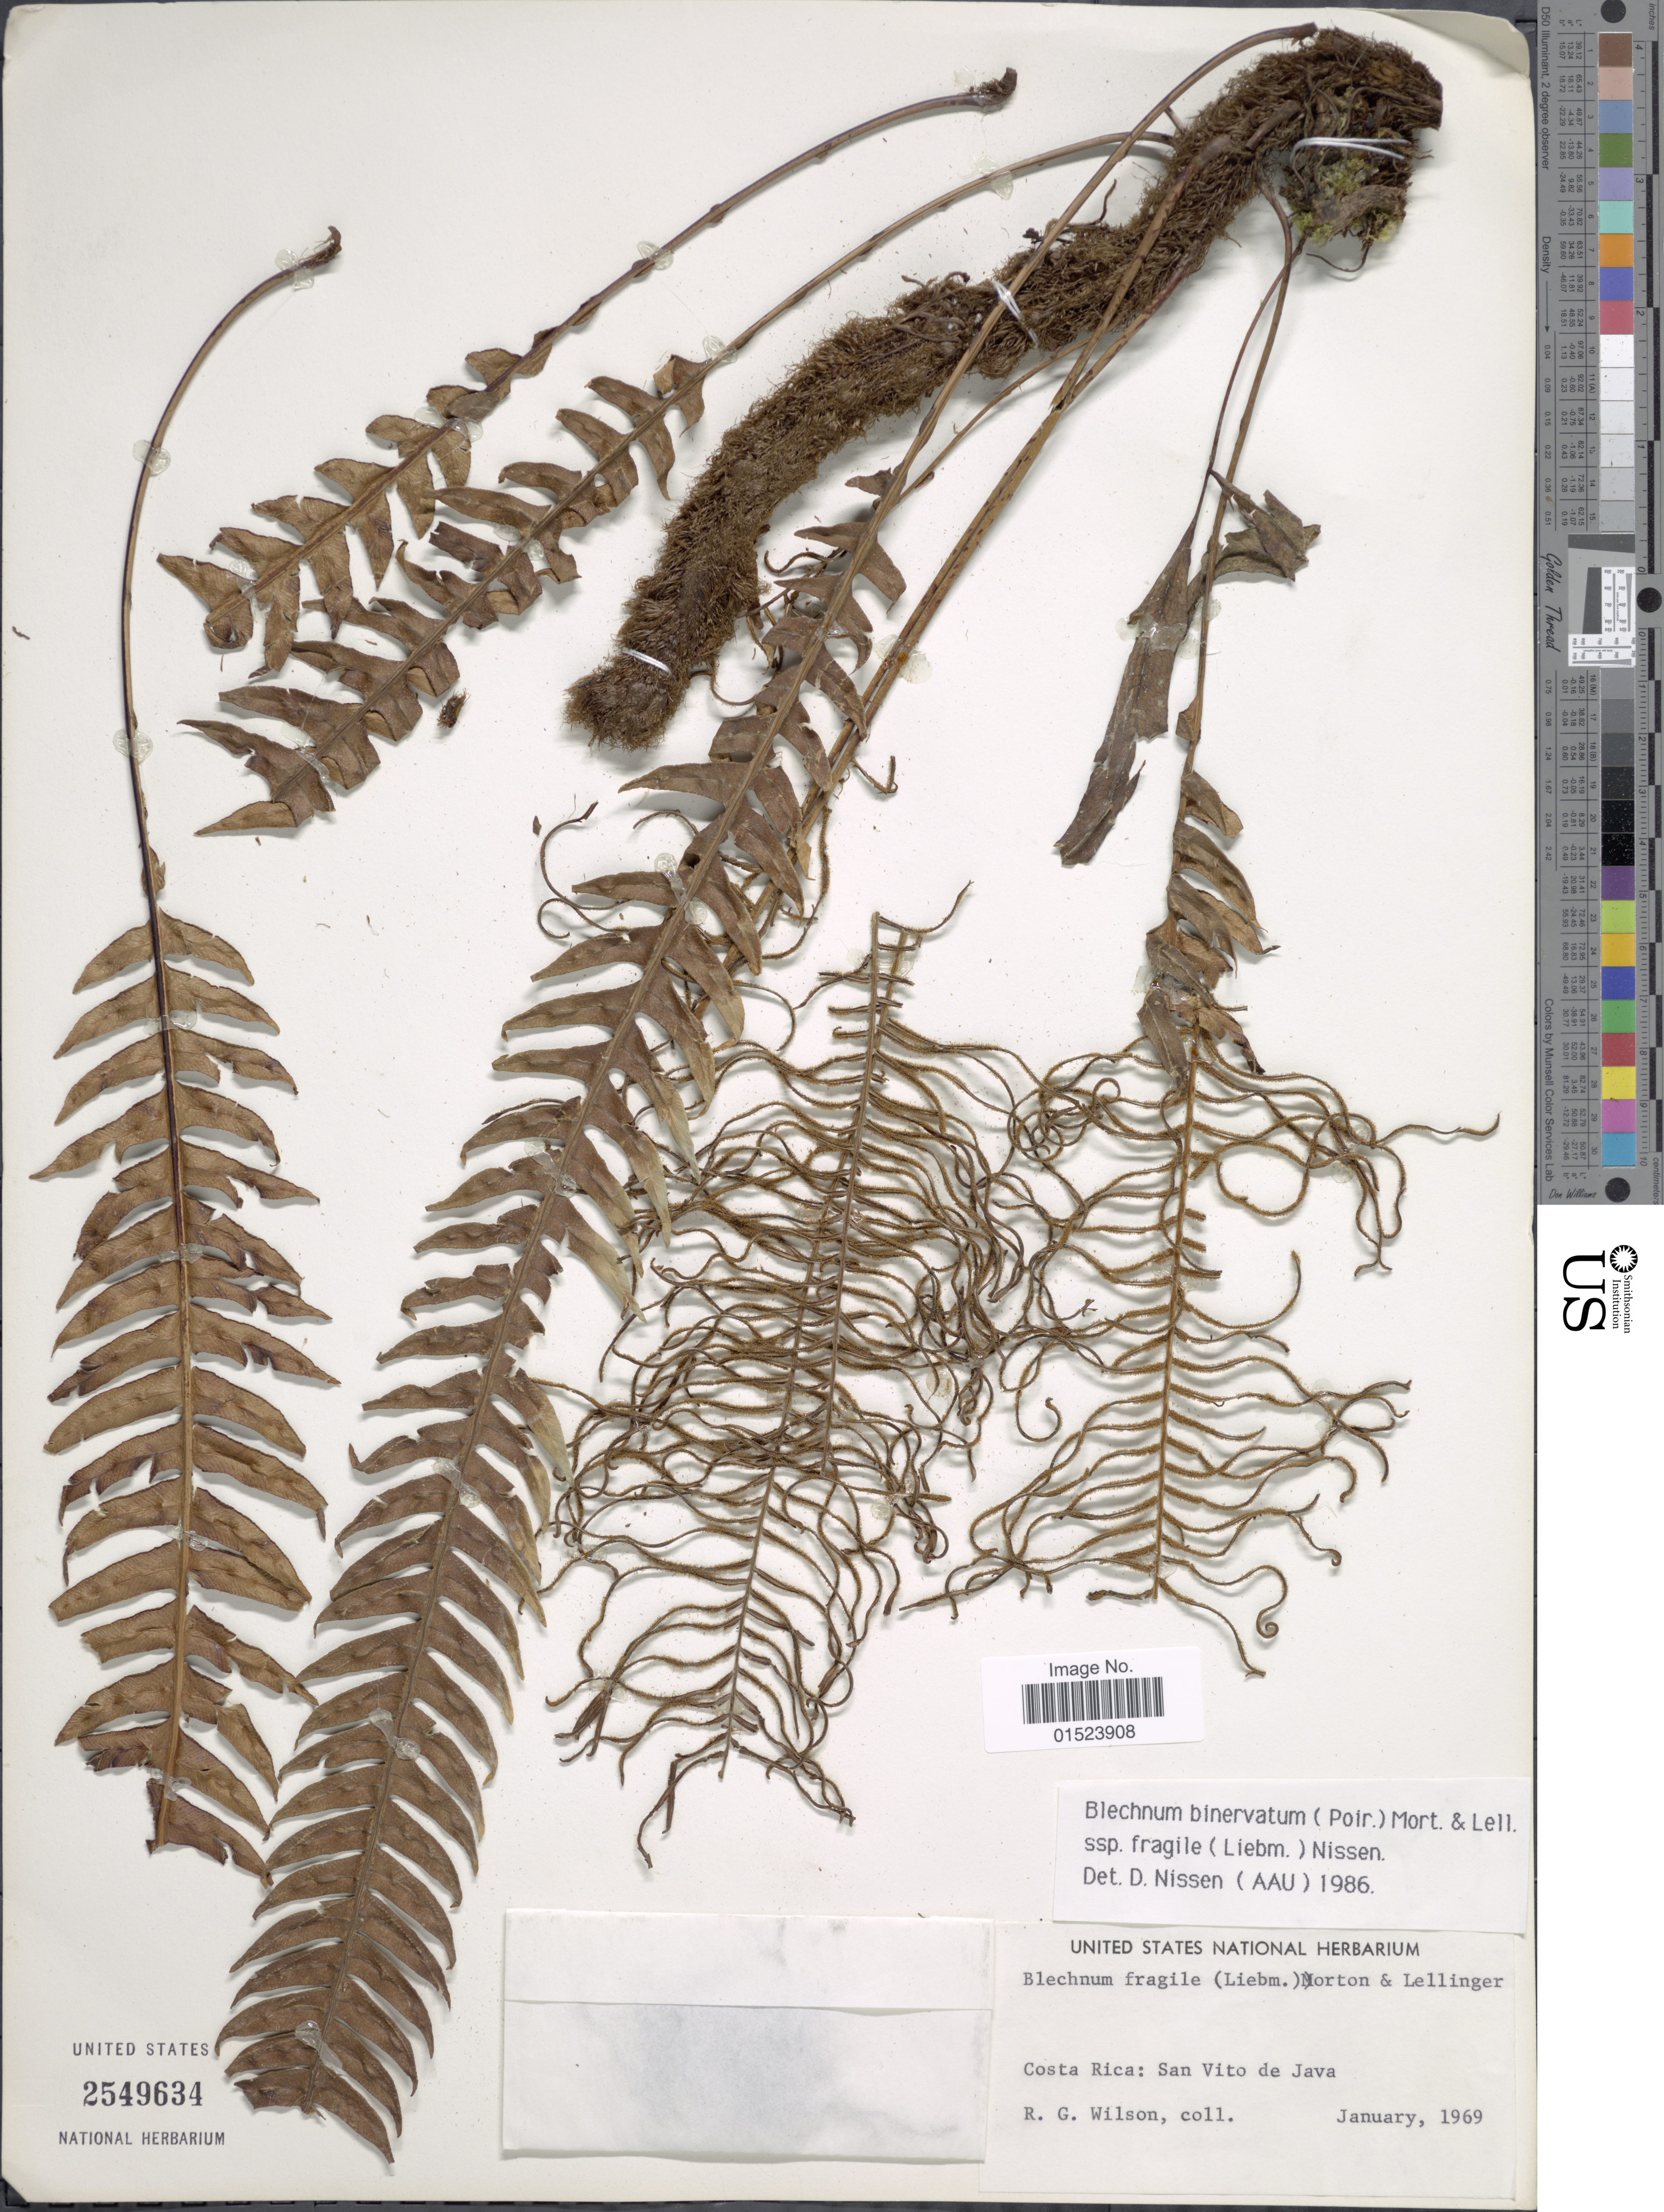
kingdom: Plantae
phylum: Tracheophyta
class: Polypodiopsida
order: Polypodiales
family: Blechnaceae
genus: Blechnum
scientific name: Blechnum fragile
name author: (Liebm.) C.V. Morton & Lellinger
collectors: R. G. Wilson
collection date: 1969-01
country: Costa Rica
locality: San Vito de Java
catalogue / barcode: US 2549634